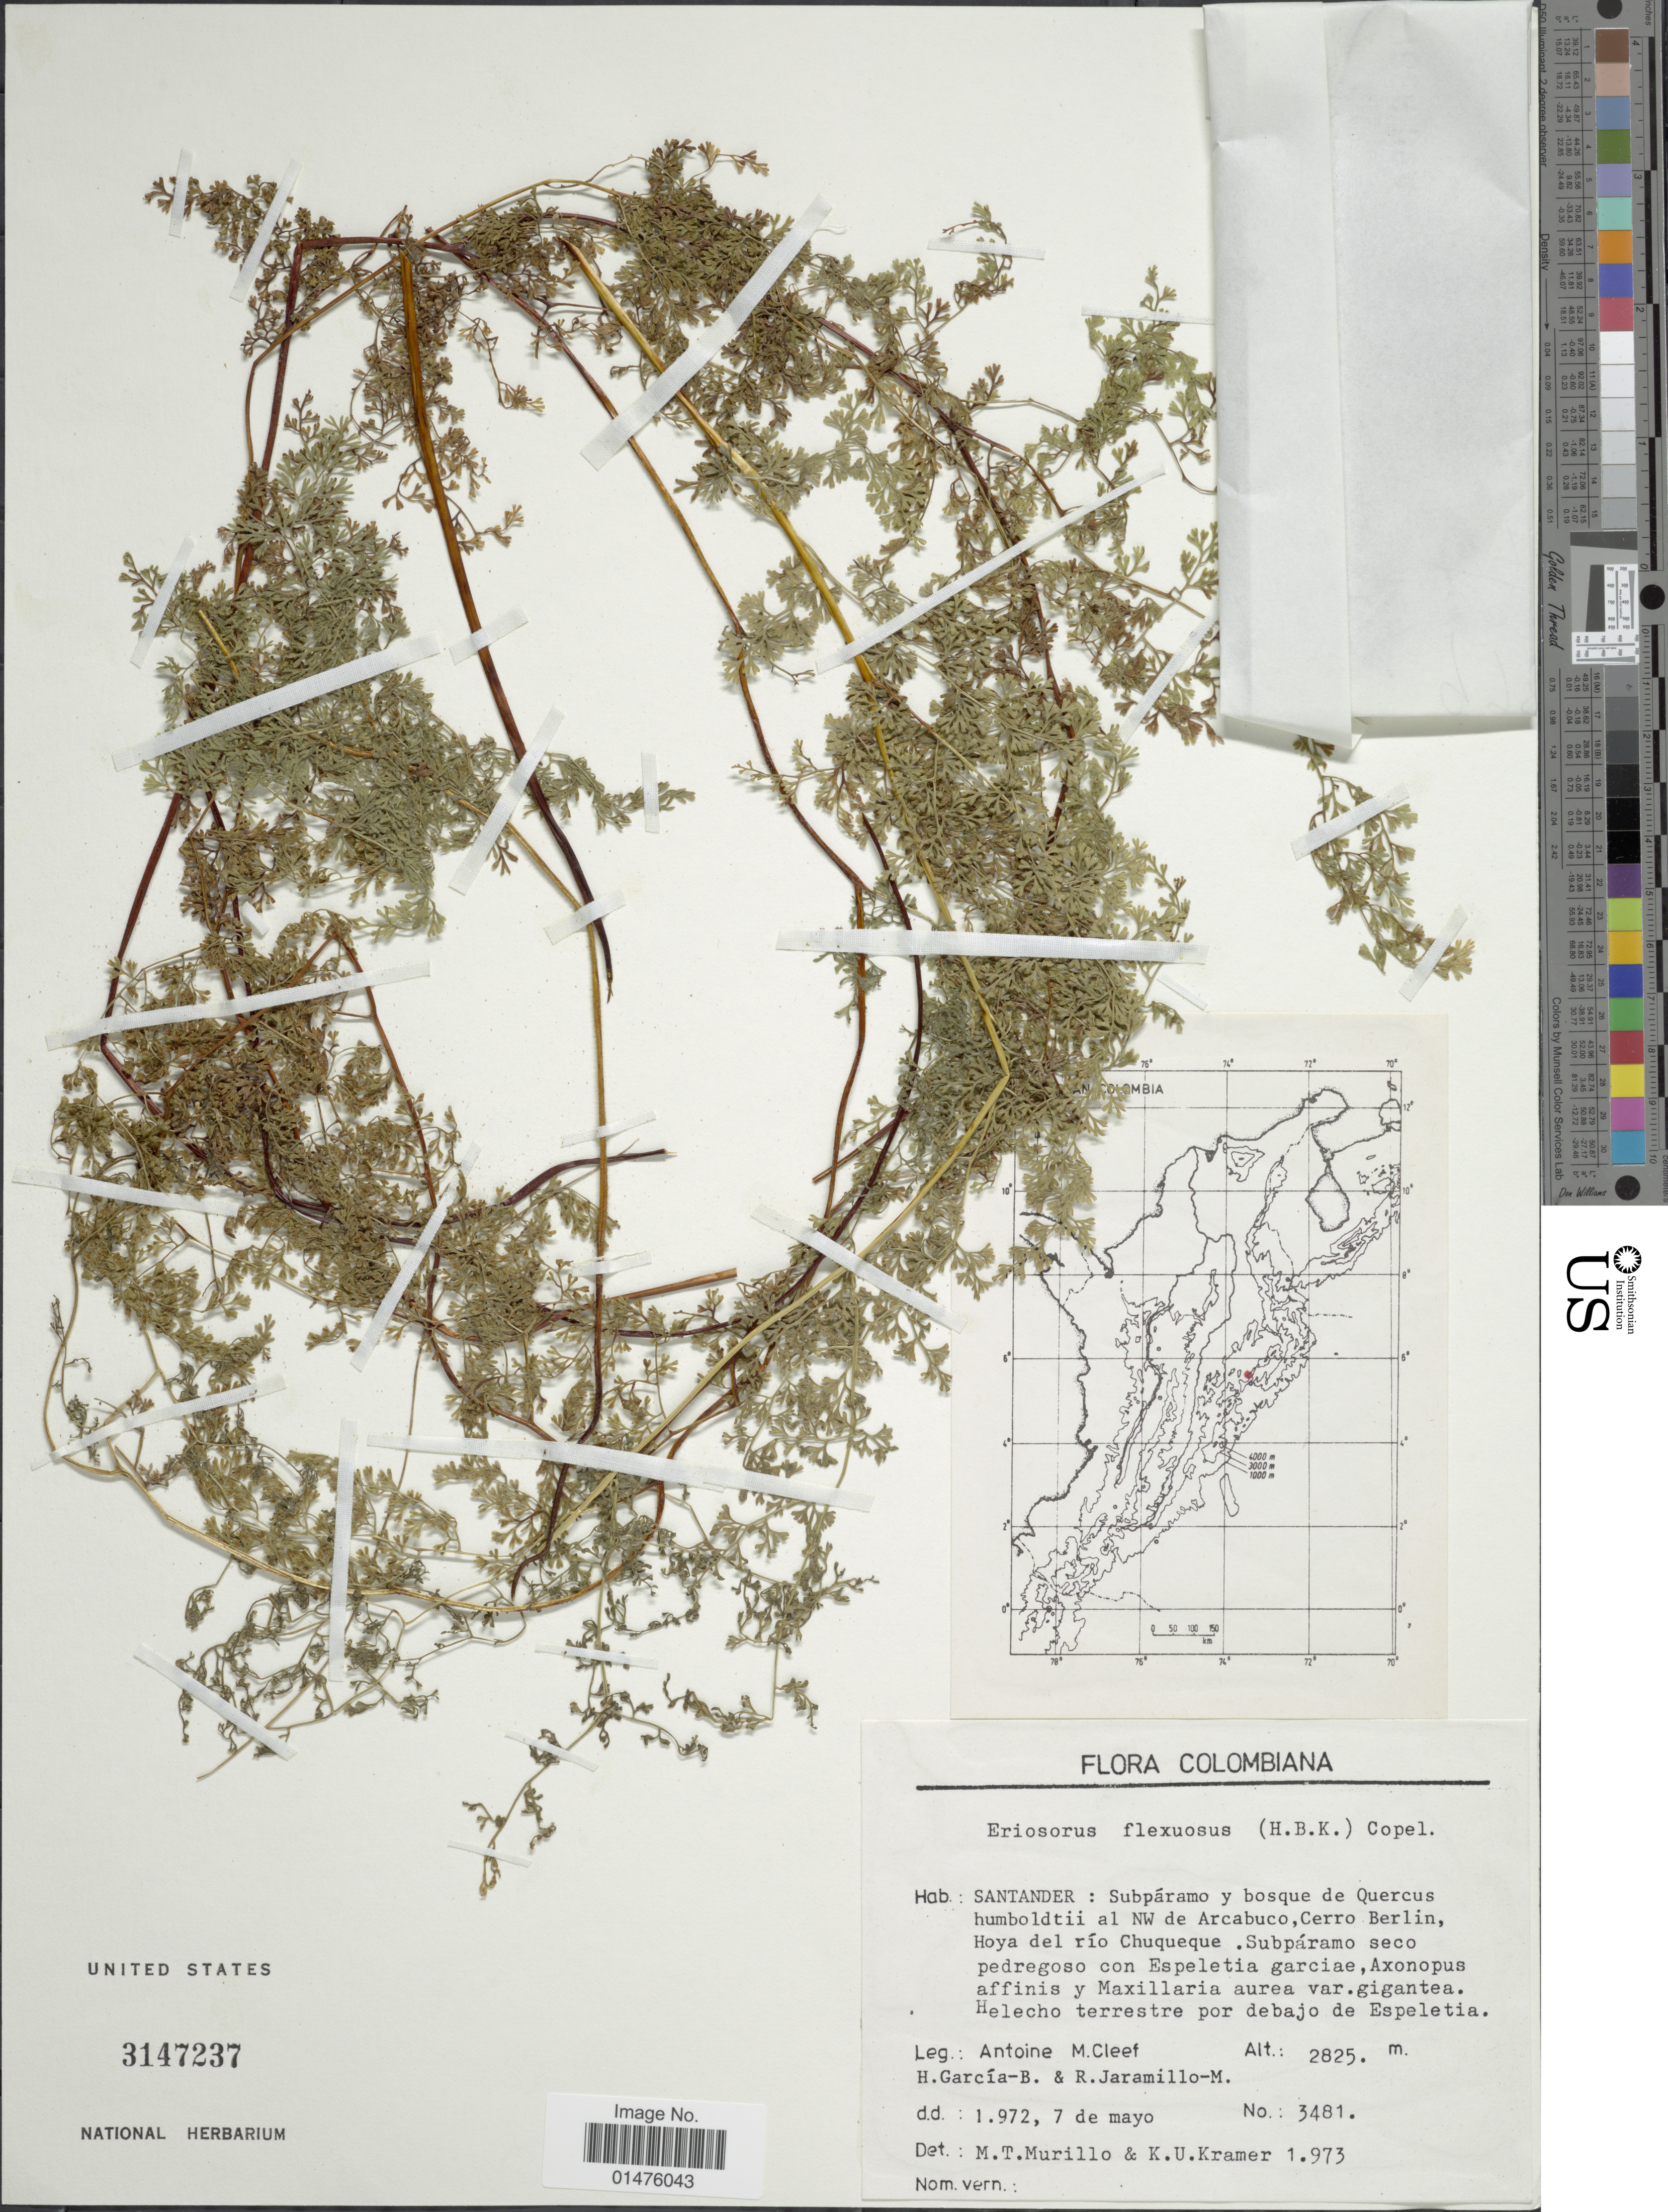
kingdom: Plantae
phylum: Tracheophyta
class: Polypodiopsida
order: Polypodiales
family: Pteridaceae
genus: Jamesonia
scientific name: Jamesonia flexuosa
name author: (Humb. & Bonpl.) Christenh.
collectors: A. M. Cleef, H. García Barriga & R. Jaramillo M.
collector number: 3481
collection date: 1972-05-07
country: Colombia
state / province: Santander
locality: Subparamo y bosque de Quercus humboldtii al NW de Arcabuco, Cerro Berlin, Hoya del río Chuqueque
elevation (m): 2825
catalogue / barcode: US 3147237